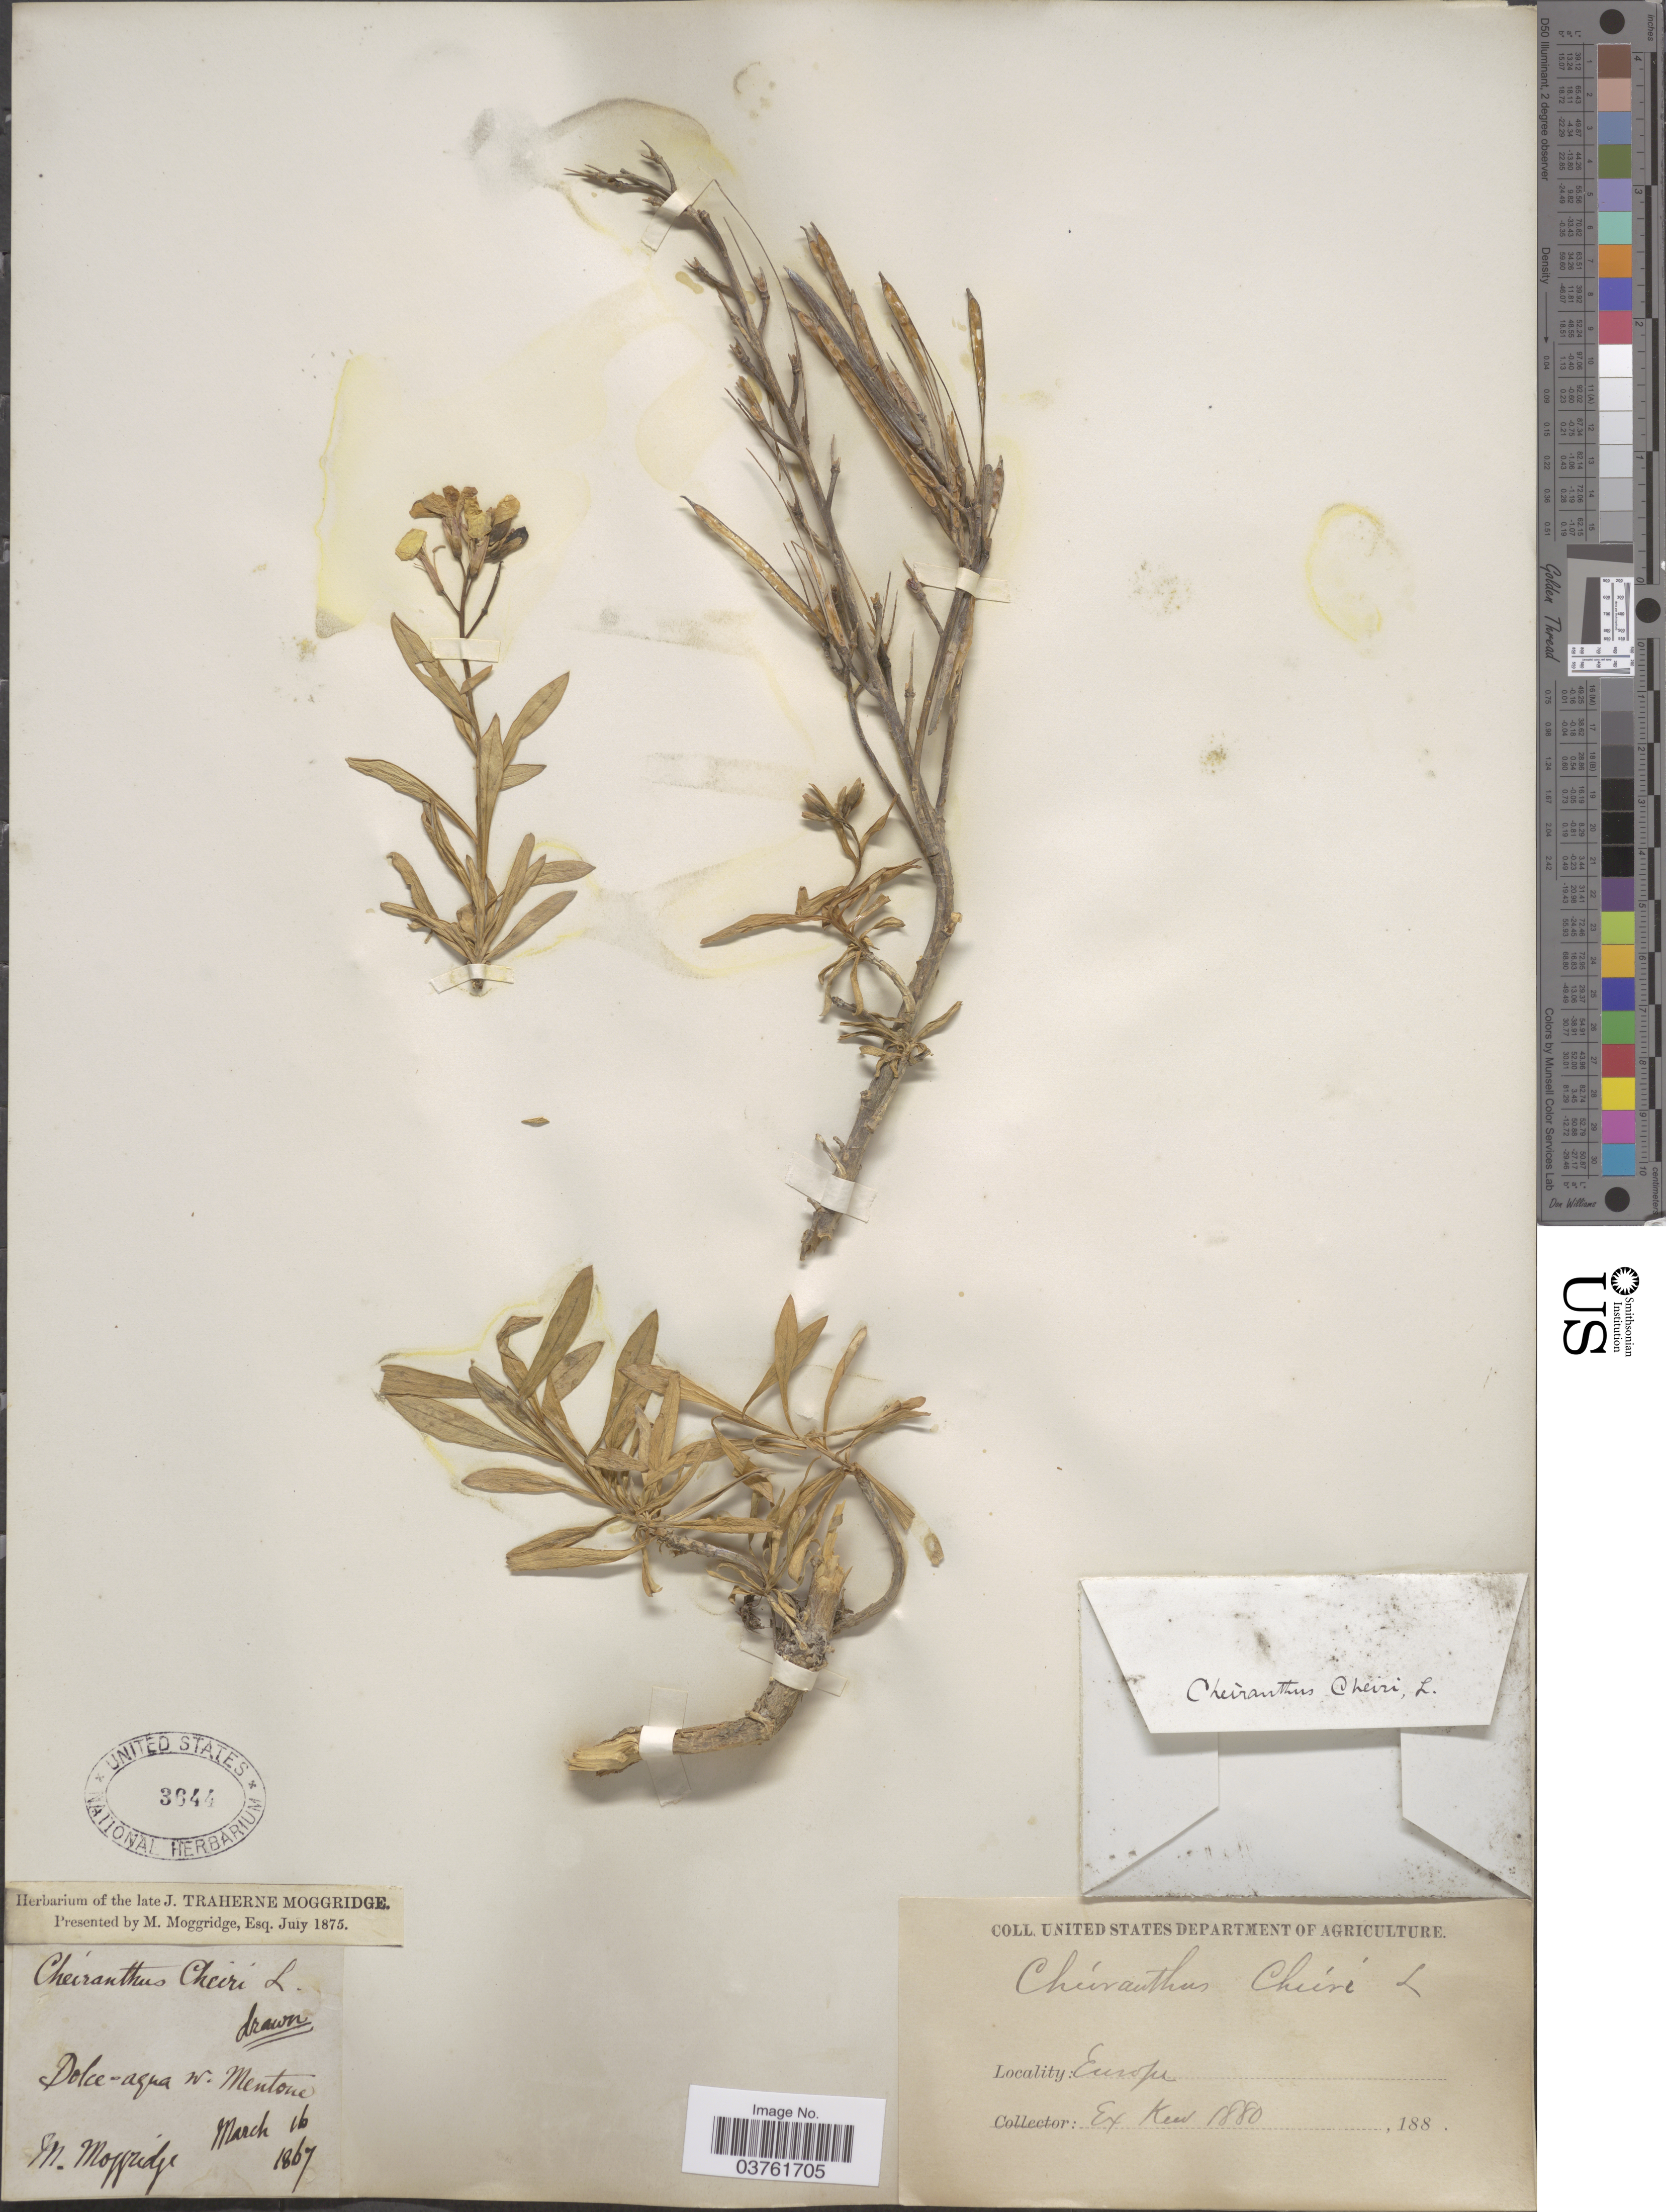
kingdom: Plantae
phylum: Tracheophyta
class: Magnoliopsida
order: Brassicales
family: Brassicaceae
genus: Cheiranthus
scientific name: Cheiranthus x cheiri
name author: L.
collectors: M. Moggridge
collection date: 1867-03-16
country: France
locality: Dolce-aqua w. Mentone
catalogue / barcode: US 3644